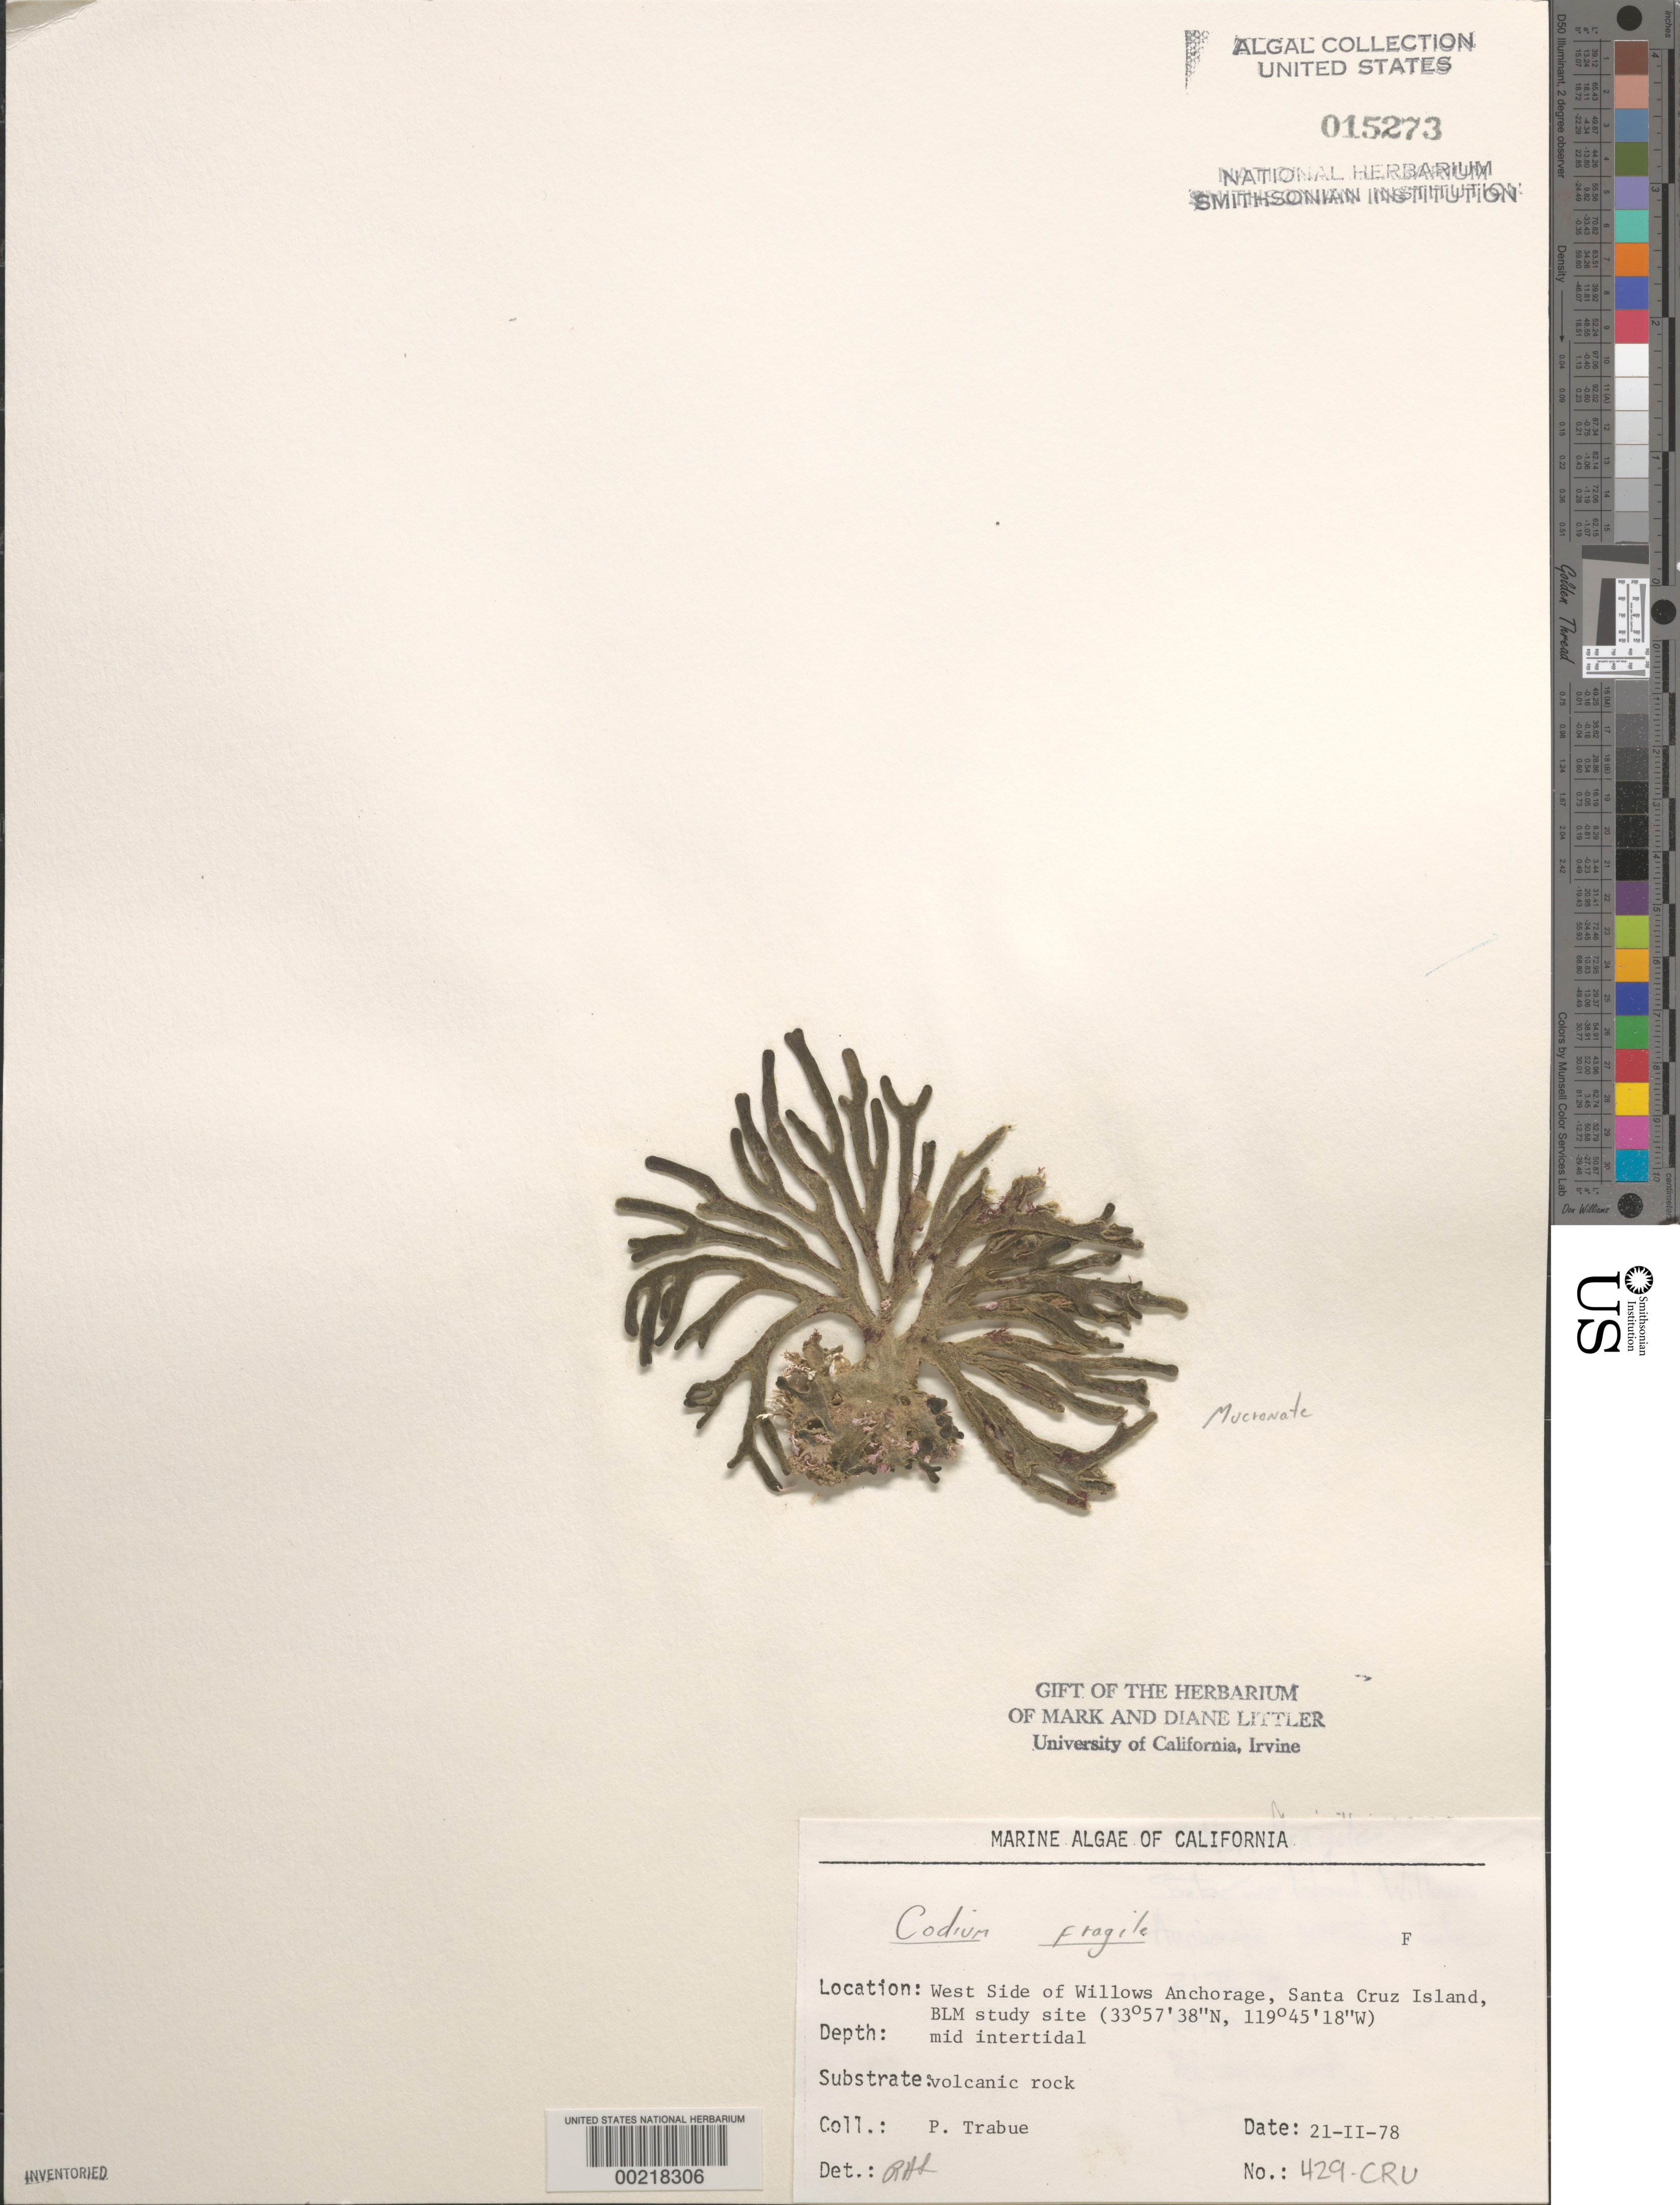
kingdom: Plantae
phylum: Chlorophyta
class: Ulvophyceae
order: Bryopsidales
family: Codiaceae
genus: Codium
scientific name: Codium fragile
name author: (Suringar) P. Hariot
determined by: Sims, Robert H.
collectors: P. J. Trabue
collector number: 429-cru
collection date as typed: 21 Feb 1978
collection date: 1978-02-21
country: United States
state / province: California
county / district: Santa Barbara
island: Santa Cruz Island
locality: Willows Anchorage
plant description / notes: BLM-SOCALBIGHT Rocky Intertidal Survey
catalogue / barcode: US 15273